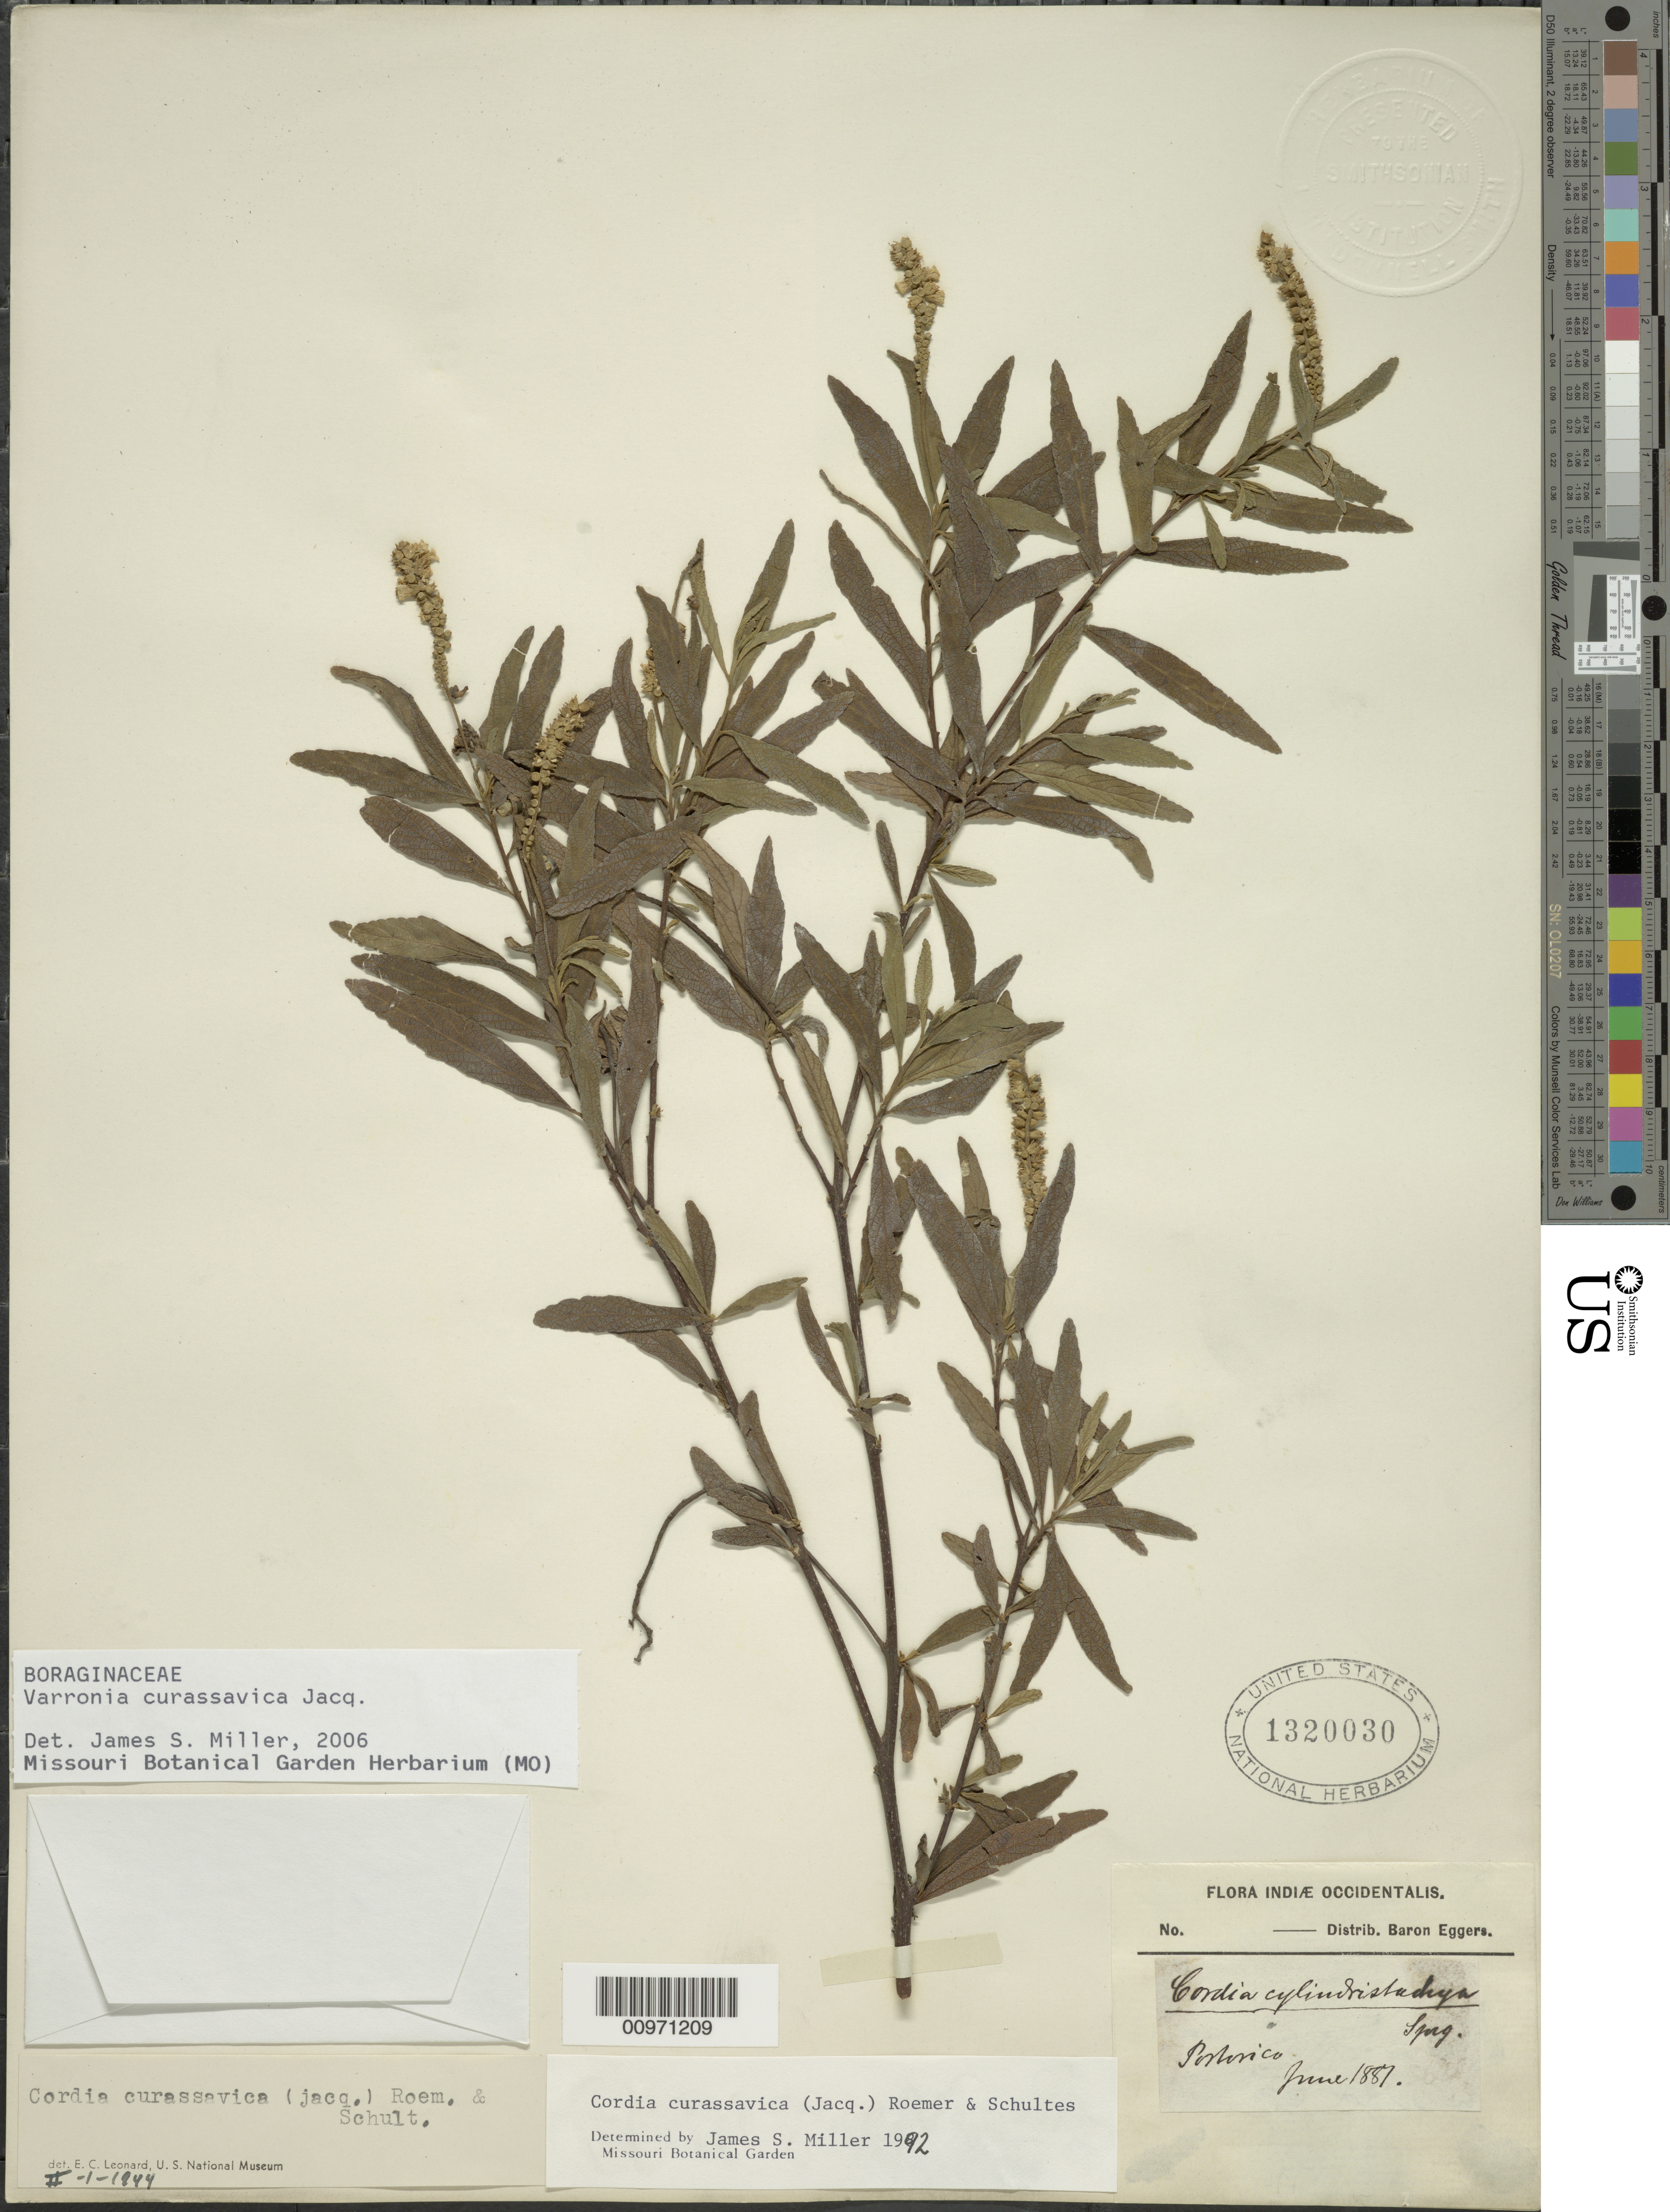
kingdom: Plantae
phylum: Tracheophyta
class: Magnoliopsida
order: Boraginales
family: Cordiaceae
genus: Varronia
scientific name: Varronia curassavica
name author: Jacq.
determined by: Miller, James S., (MO), Missouri Botanical Garden (UNITED STATES)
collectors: H. F. A. von Eggers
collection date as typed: Jun 1887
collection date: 1887-06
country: Puerto Rico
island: Puerto Rico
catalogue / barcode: US 1320030